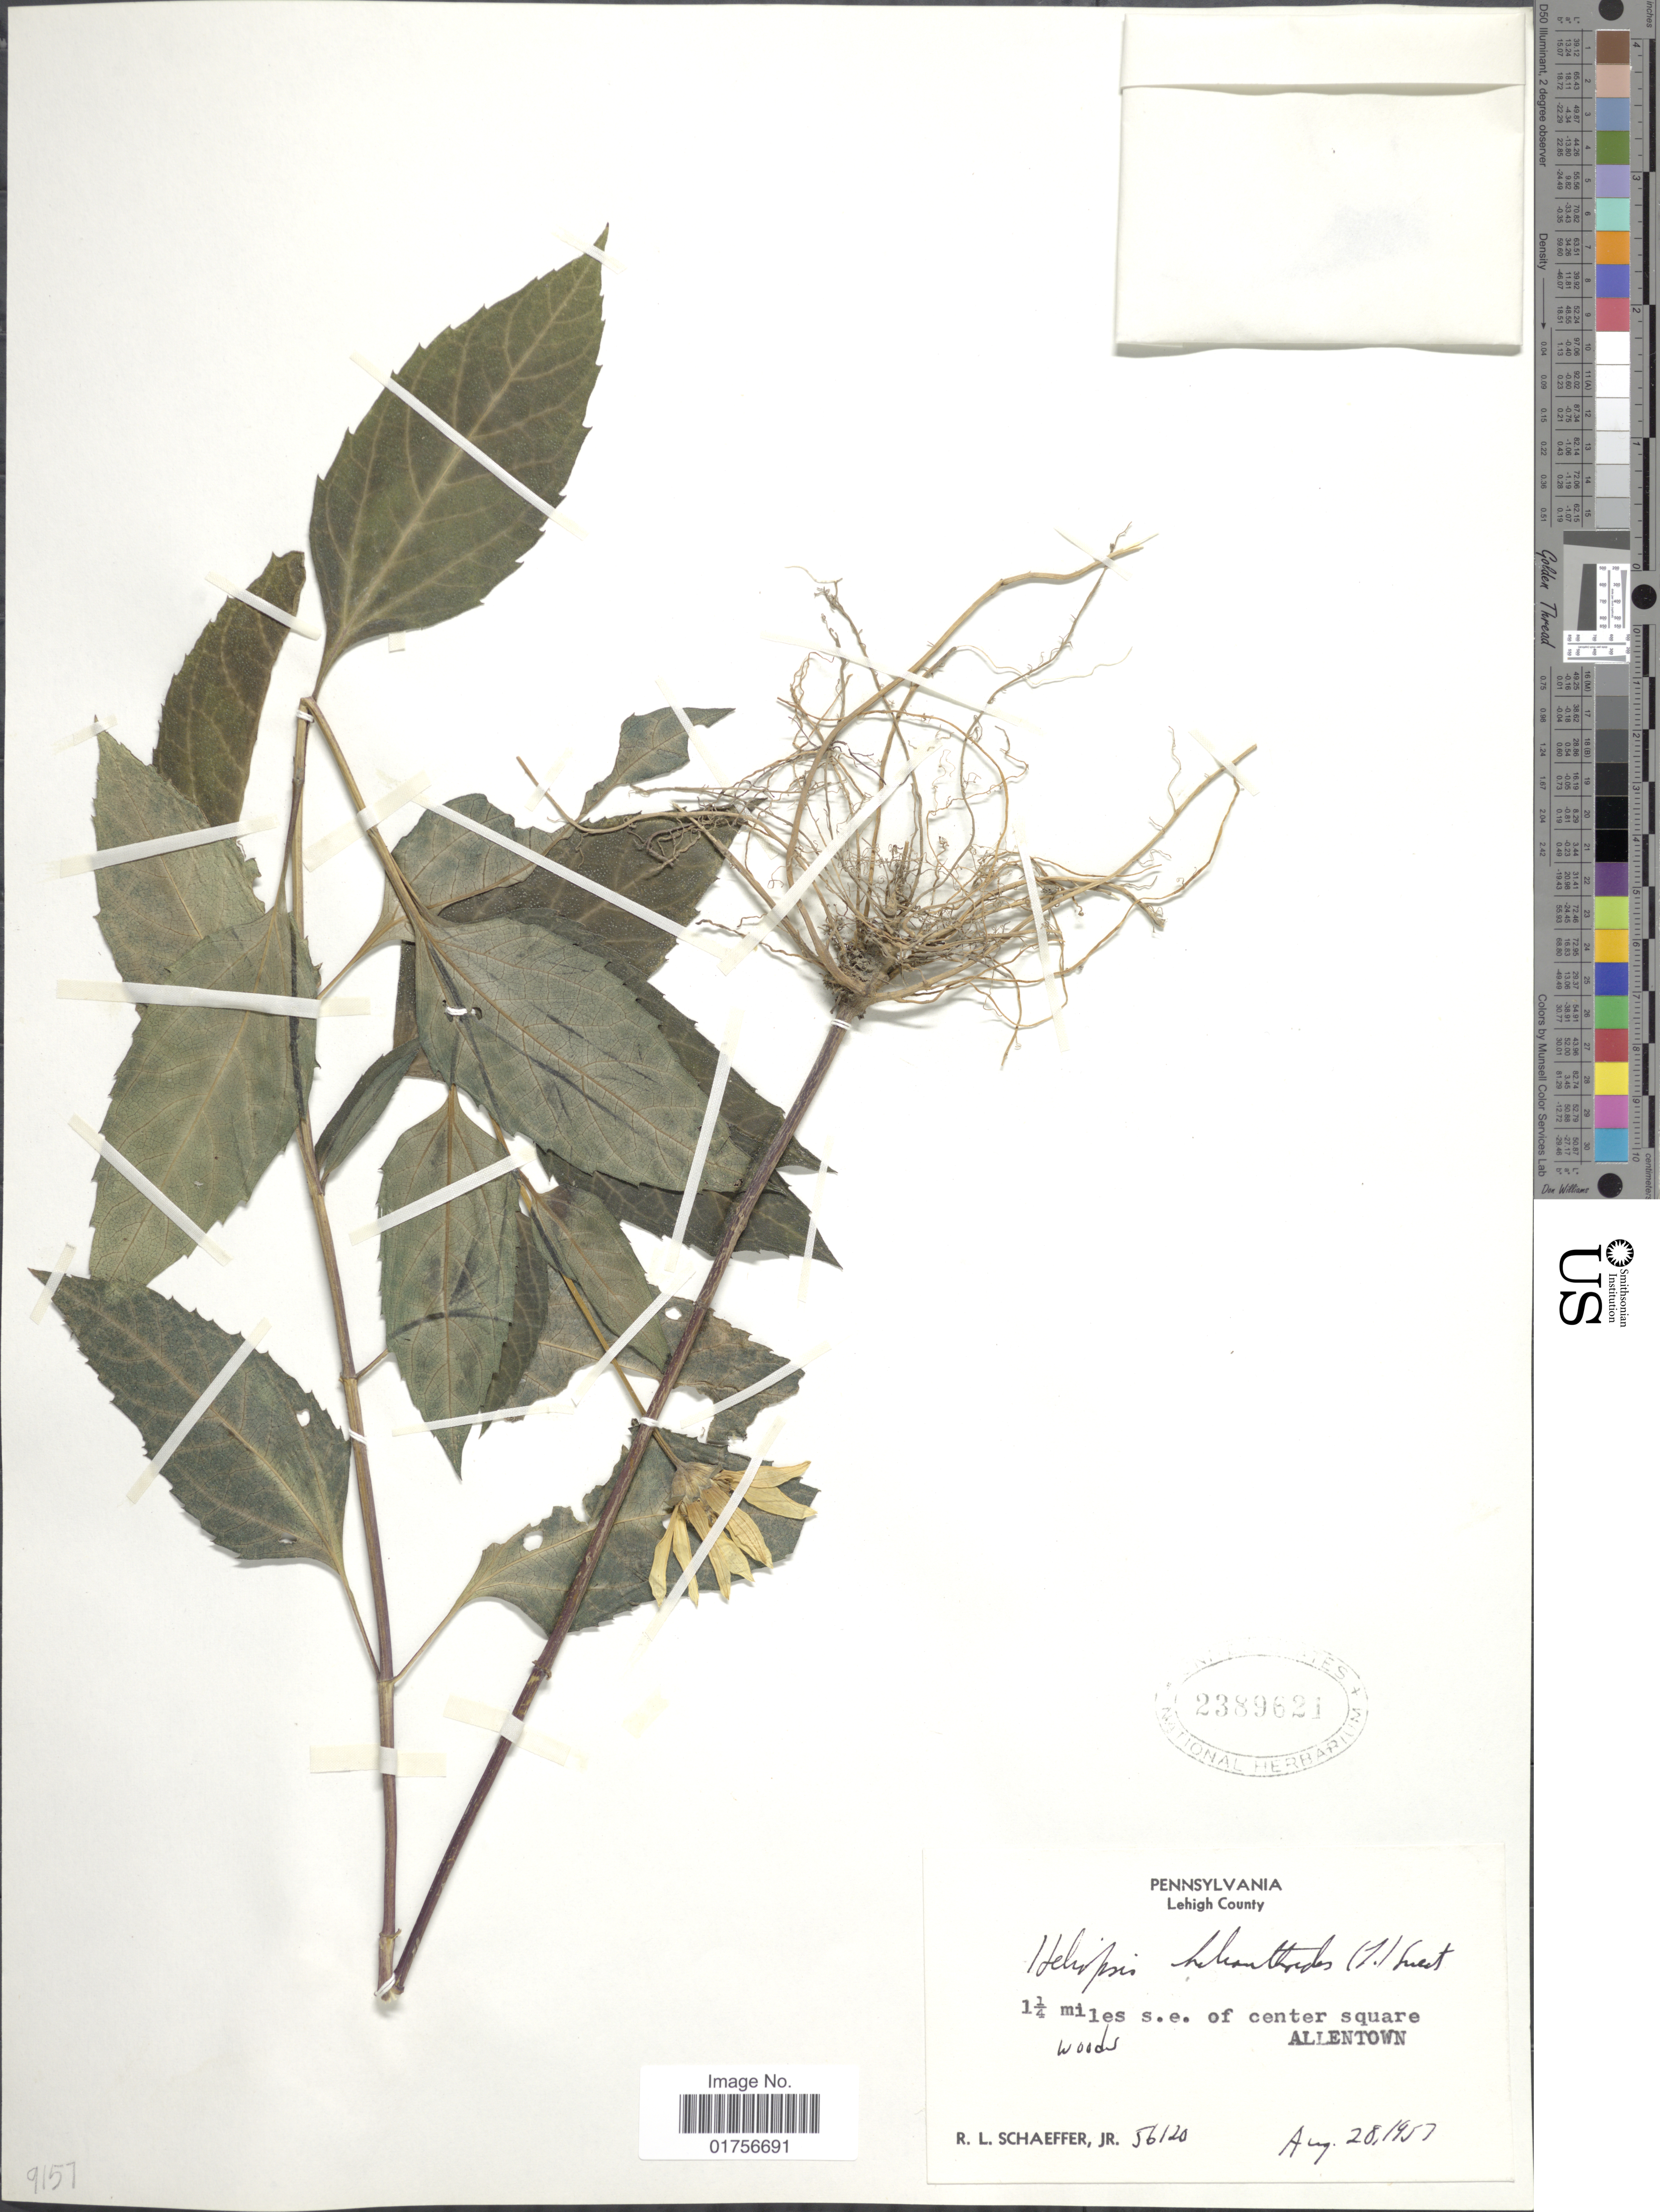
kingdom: Plantae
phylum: Tracheophyta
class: Magnoliopsida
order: Asterales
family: Asteraceae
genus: Heliopsis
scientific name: Heliopsis helianthoides subsp. helianthoides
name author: (L.) Sweet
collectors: R. L. Schaeffer Jr.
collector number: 56120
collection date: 1957-08-28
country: United States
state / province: Pennsylvania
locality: Lehigh County, 1¼ miles s.e. of center square, Allentown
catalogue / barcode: US 2389621